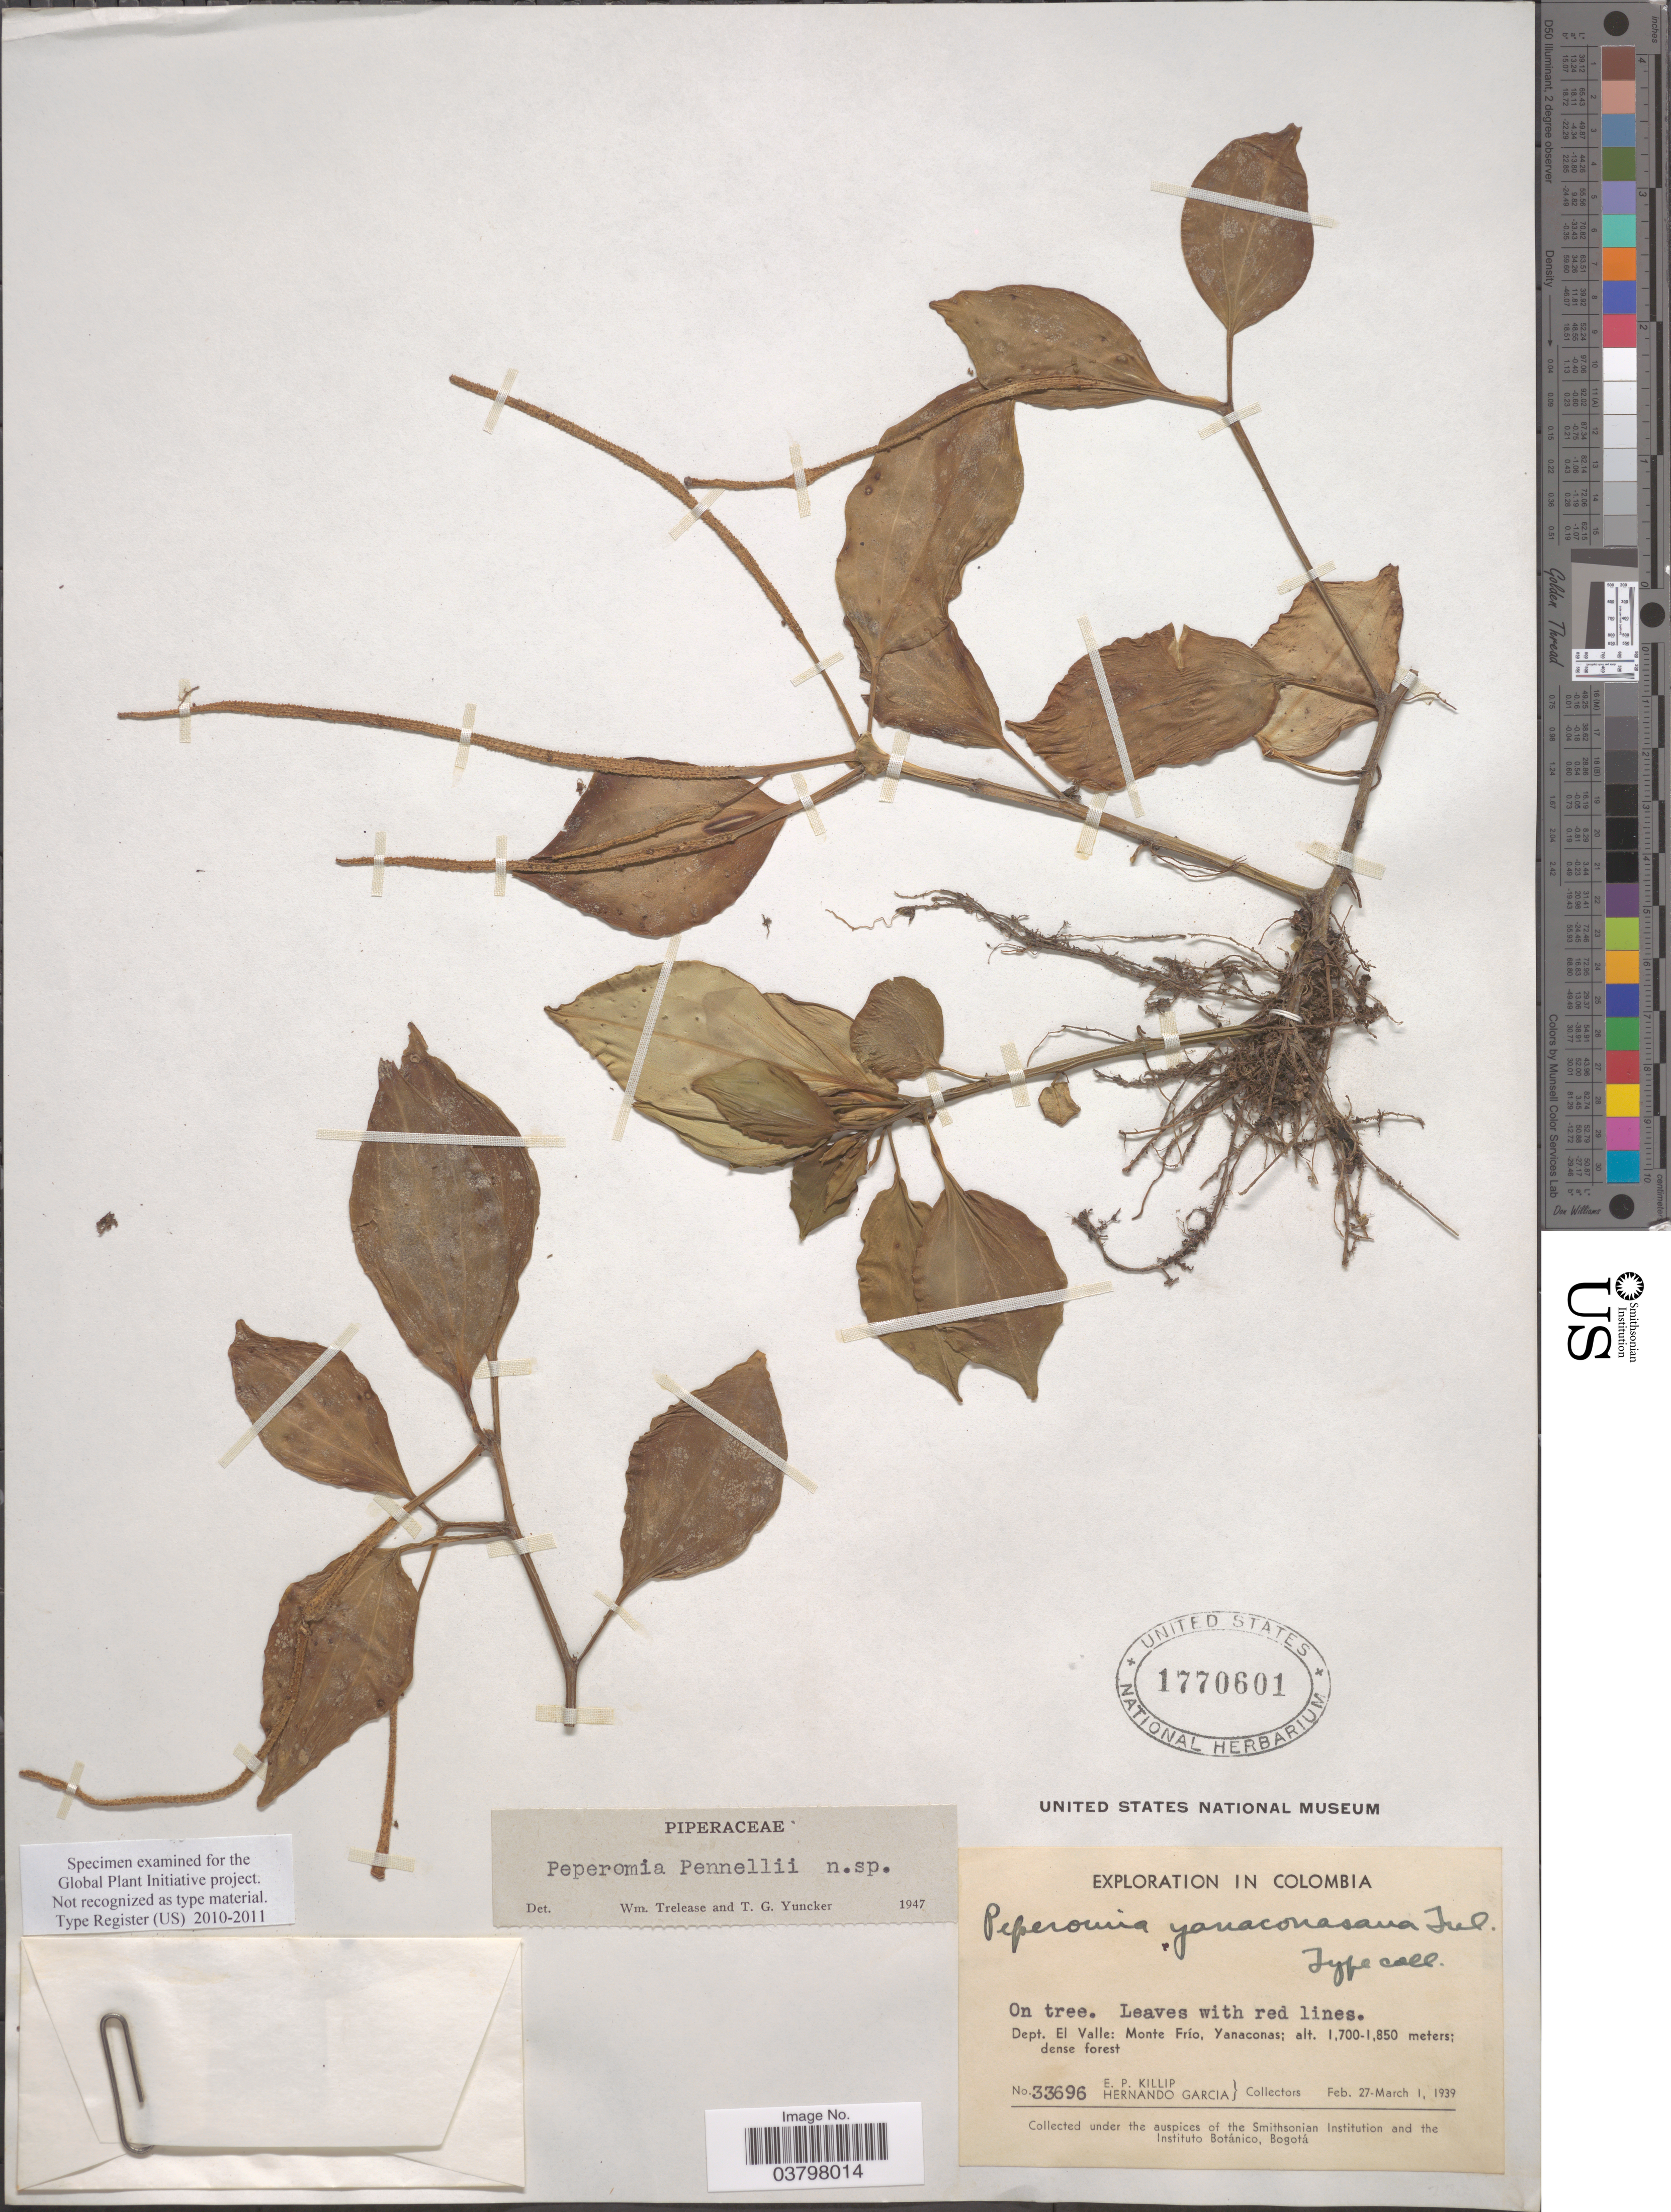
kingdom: Plantae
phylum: Tracheophyta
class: Magnoliopsida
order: Piperales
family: Piperaceae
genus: Peperomia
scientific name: Peperomia pennellii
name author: Trel. & Yunck.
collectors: E. P. Killip & H. Garcia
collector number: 33969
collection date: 1939-02-27/1939-03-01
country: Colombia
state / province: Valle del Cauca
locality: Dept. El Valle: Monte Frío, Yanaconas.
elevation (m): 1700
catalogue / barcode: US 1770601